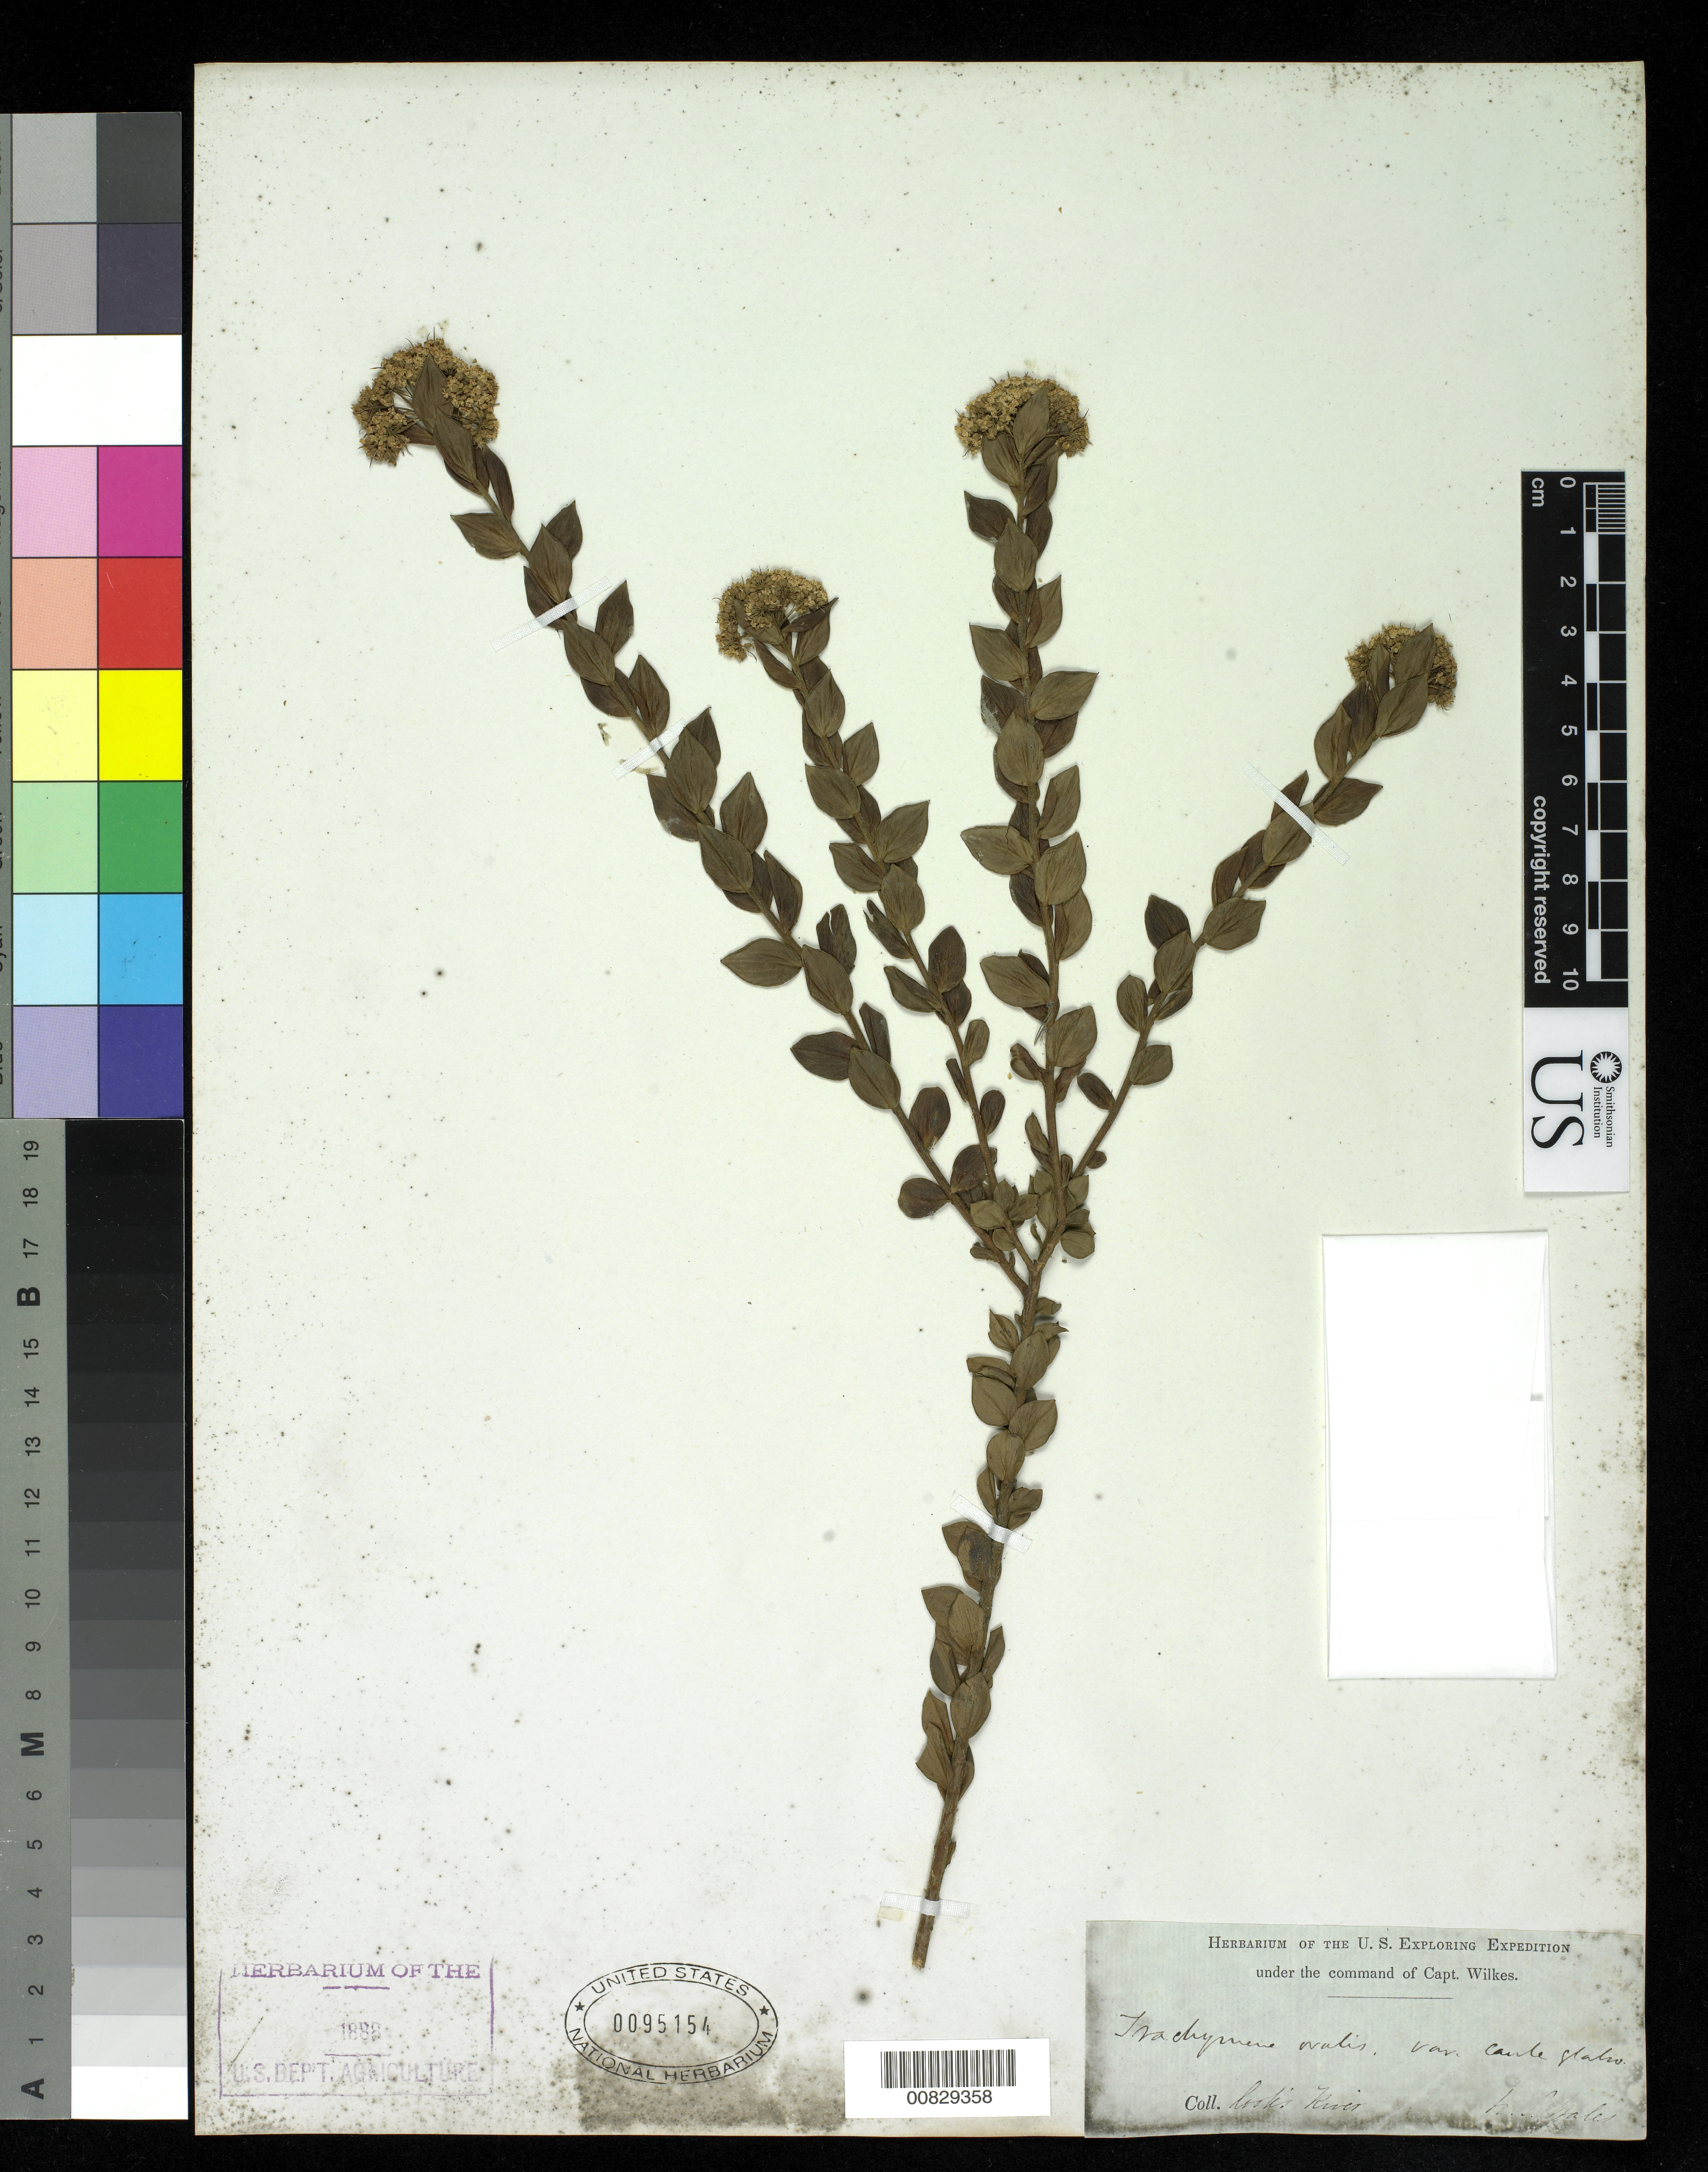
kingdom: Plantae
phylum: Tracheophyta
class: Magnoliopsida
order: Apiales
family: Apiaceae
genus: Platysace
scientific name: Platysace lanceolata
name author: Druce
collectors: Wilkes Explor. Exped.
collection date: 1838/1842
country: Australia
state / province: New South Wales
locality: Cook's River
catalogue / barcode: US 95154